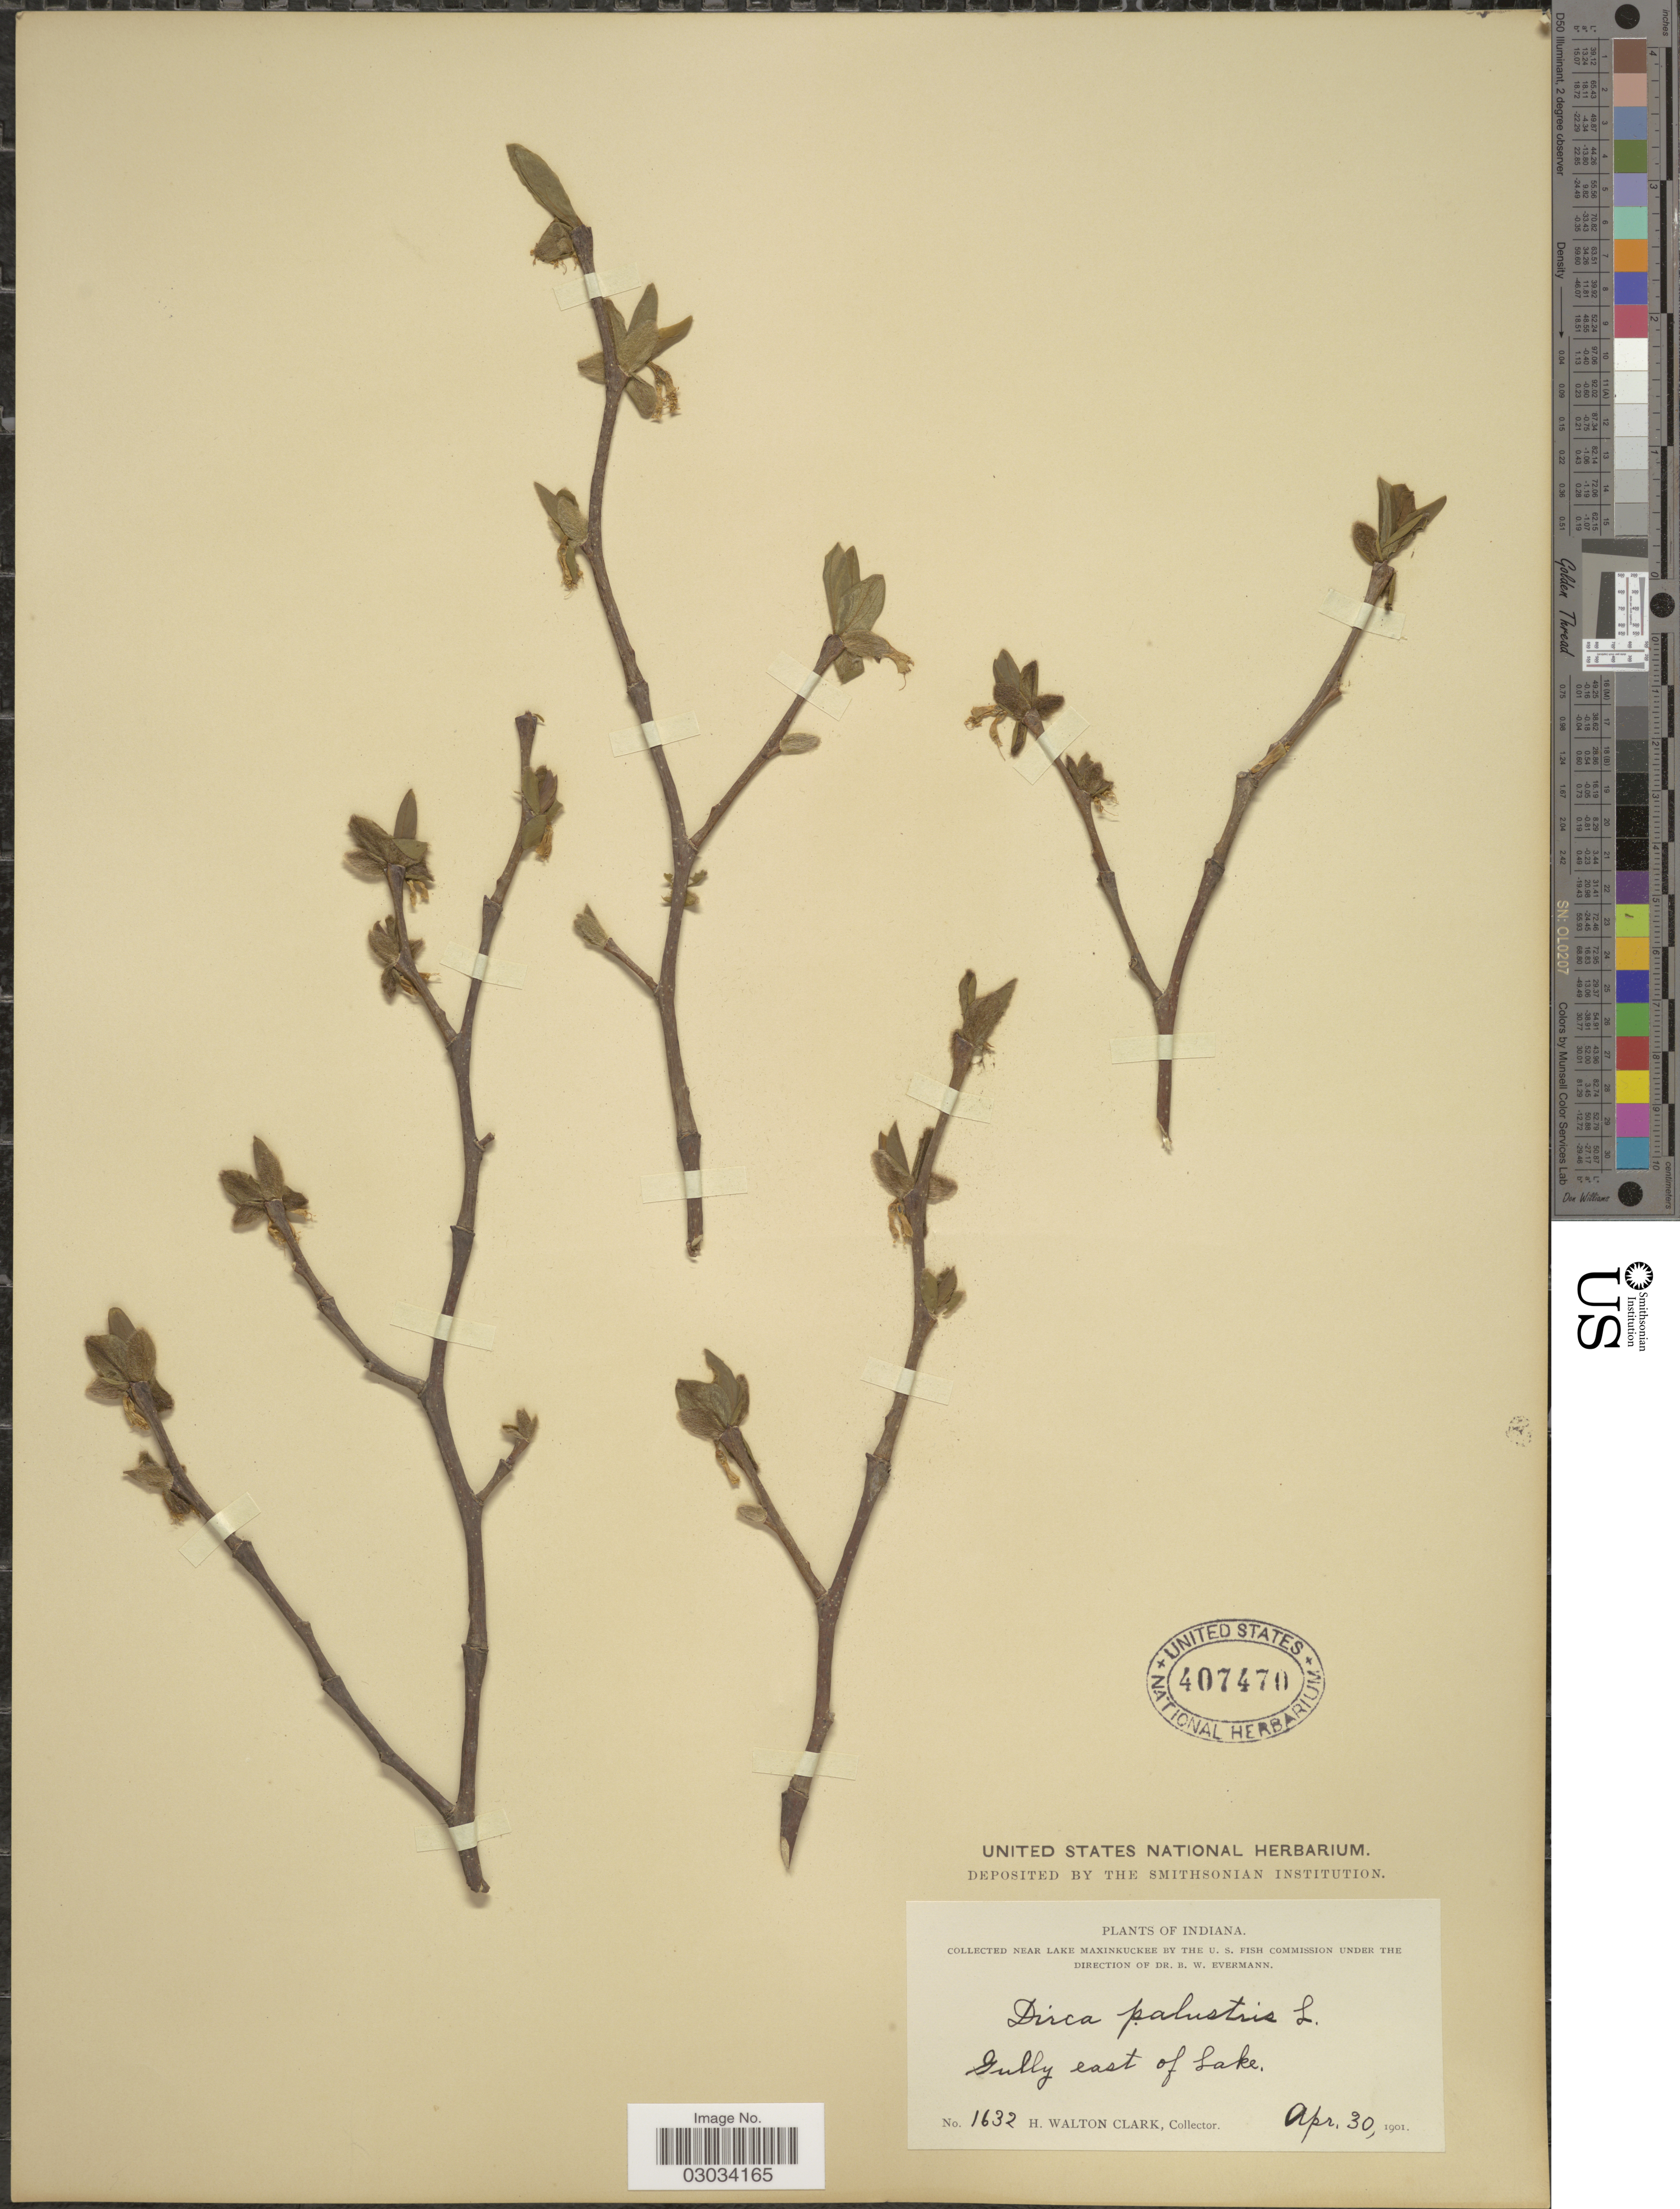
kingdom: Plantae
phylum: Tracheophyta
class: Magnoliopsida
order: Malvales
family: Thymelaeaceae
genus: Dirca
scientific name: Dirca palustris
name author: L.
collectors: H. W. Clark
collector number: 1632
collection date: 1901-04-30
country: United States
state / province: Indiana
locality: Near Lake Maxinkuchee. Gully east of Lake.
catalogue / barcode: US 407470